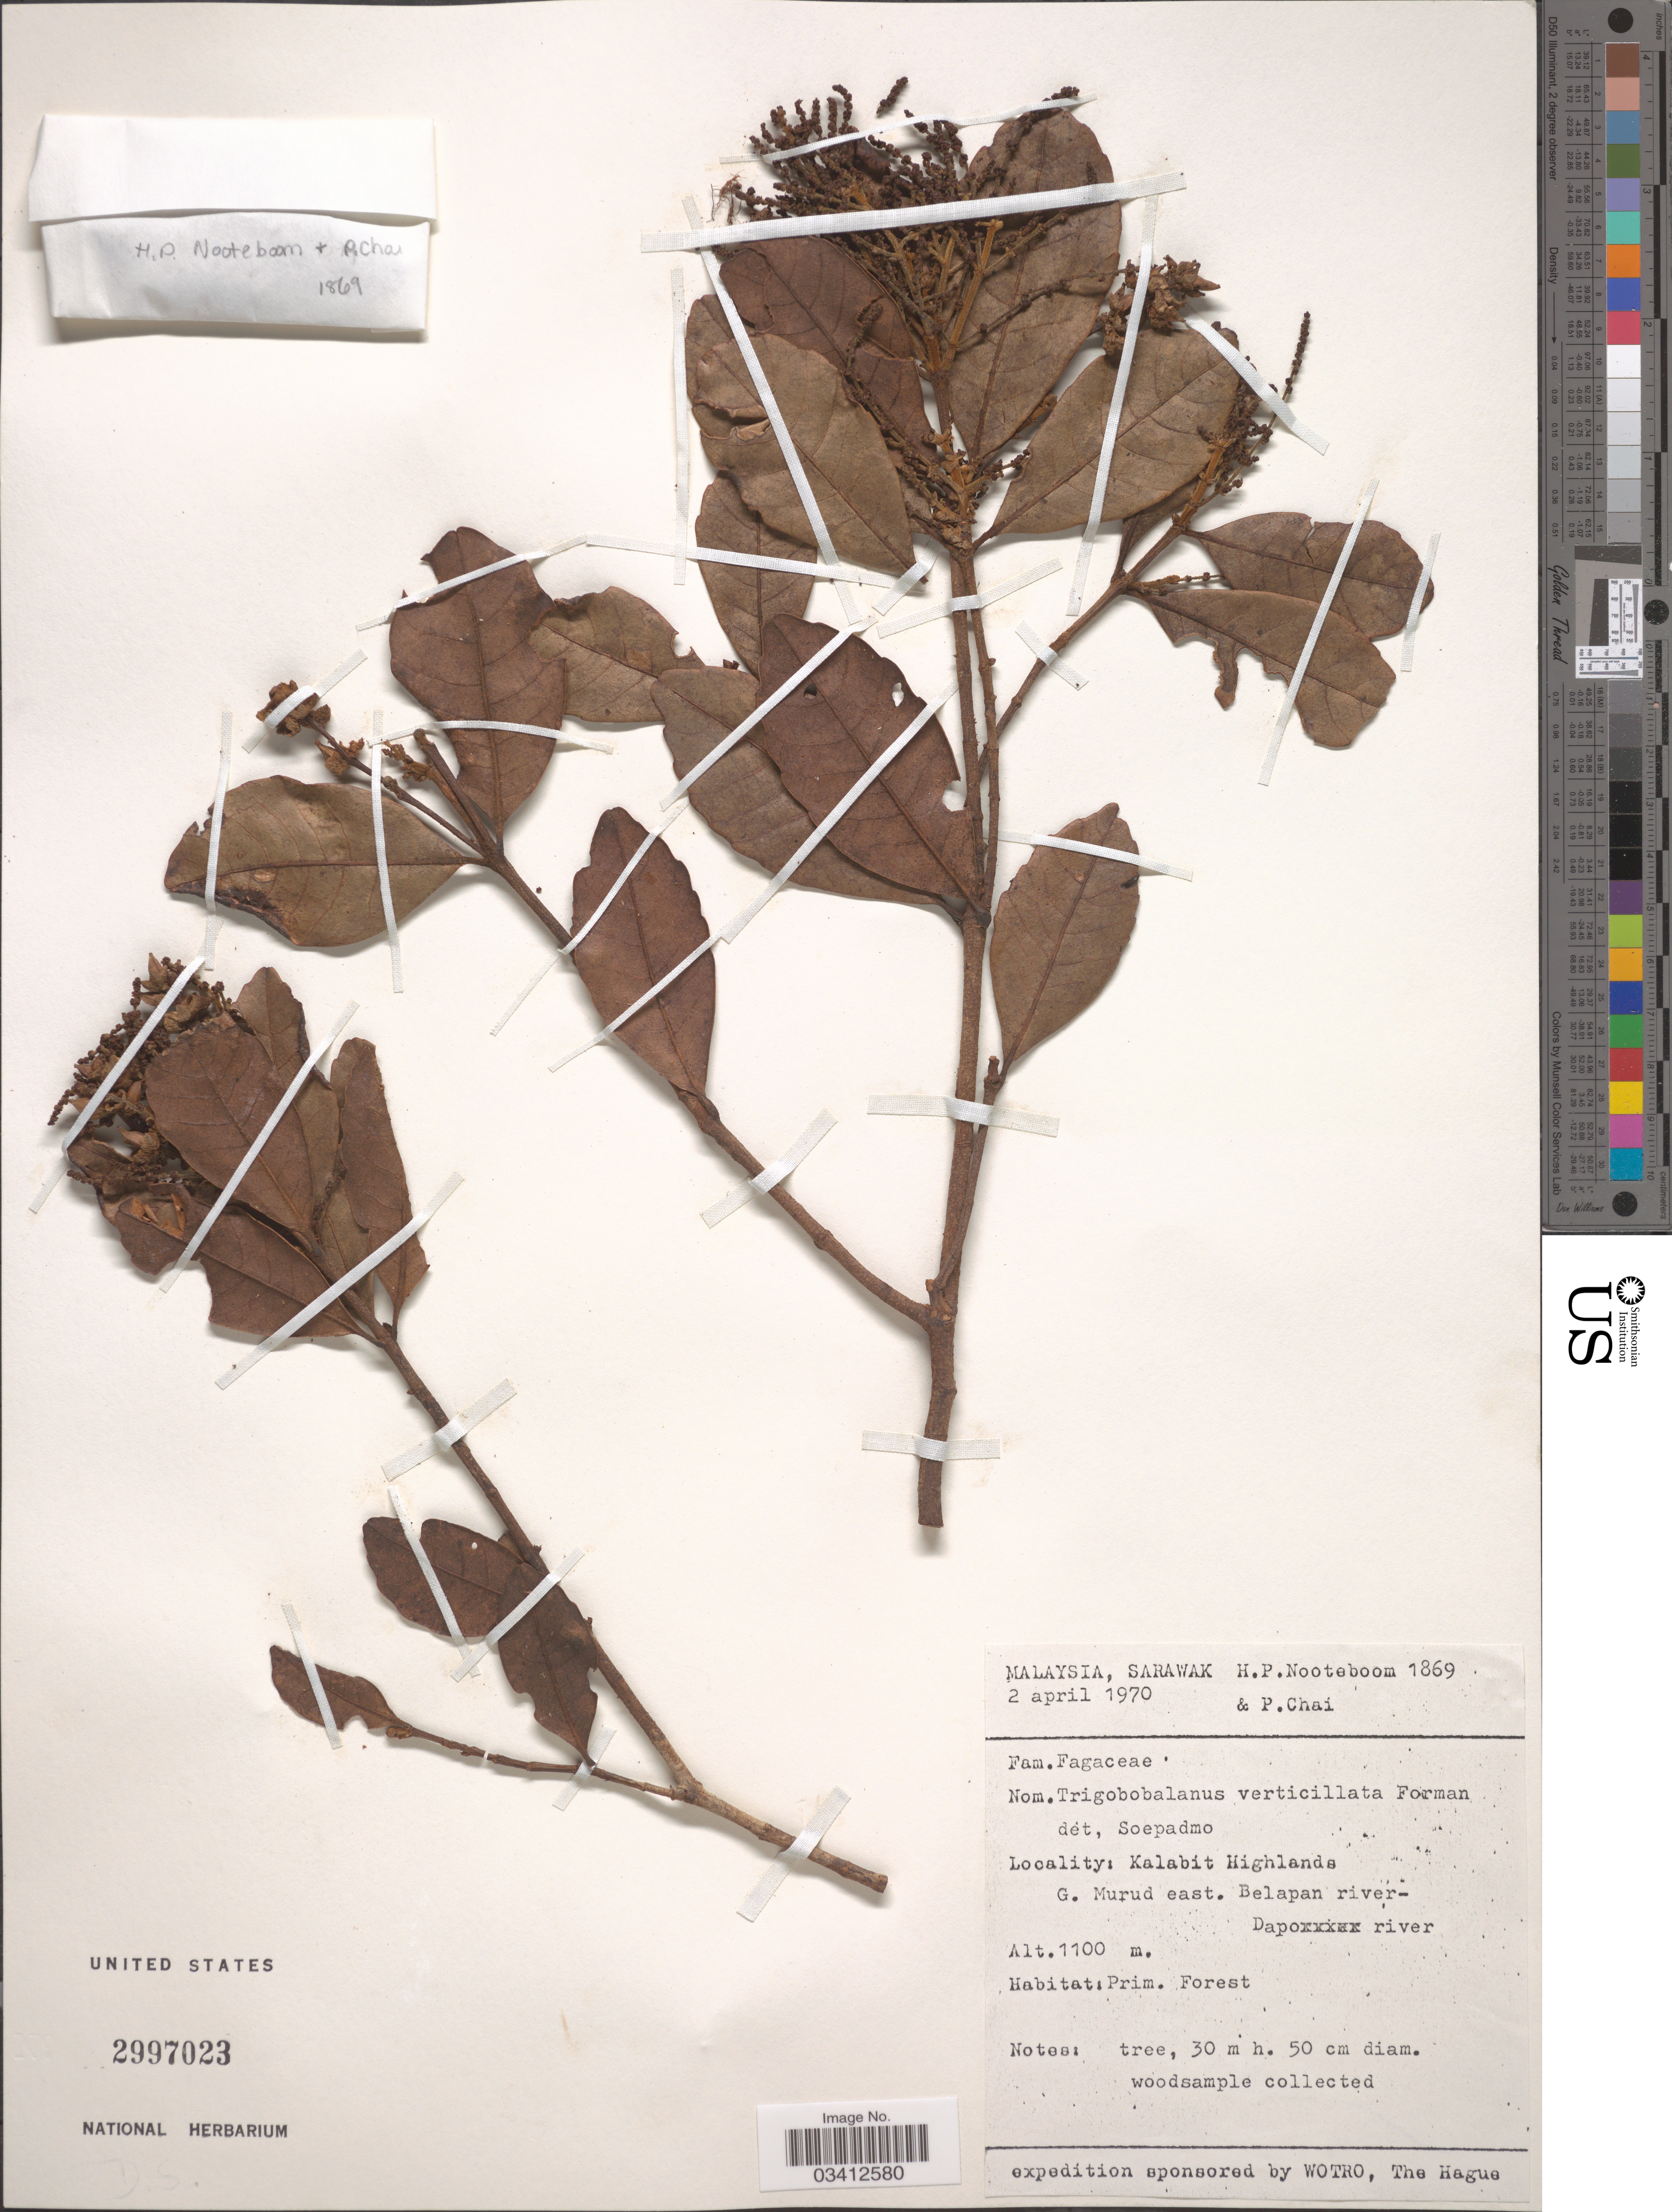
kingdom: Plantae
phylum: Tracheophyta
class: Magnoliopsida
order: Fagales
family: Fagaceae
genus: Trigonobalanus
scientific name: Trigonobalanus verticillata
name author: Forman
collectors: H. P. Nooteboom & P. Chai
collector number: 1869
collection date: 1970-04-02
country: Malaysia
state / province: Sarawak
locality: Kalabit Highlands. G. Murud east. Belapan river-Dapo river.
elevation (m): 1100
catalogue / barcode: US 2997023